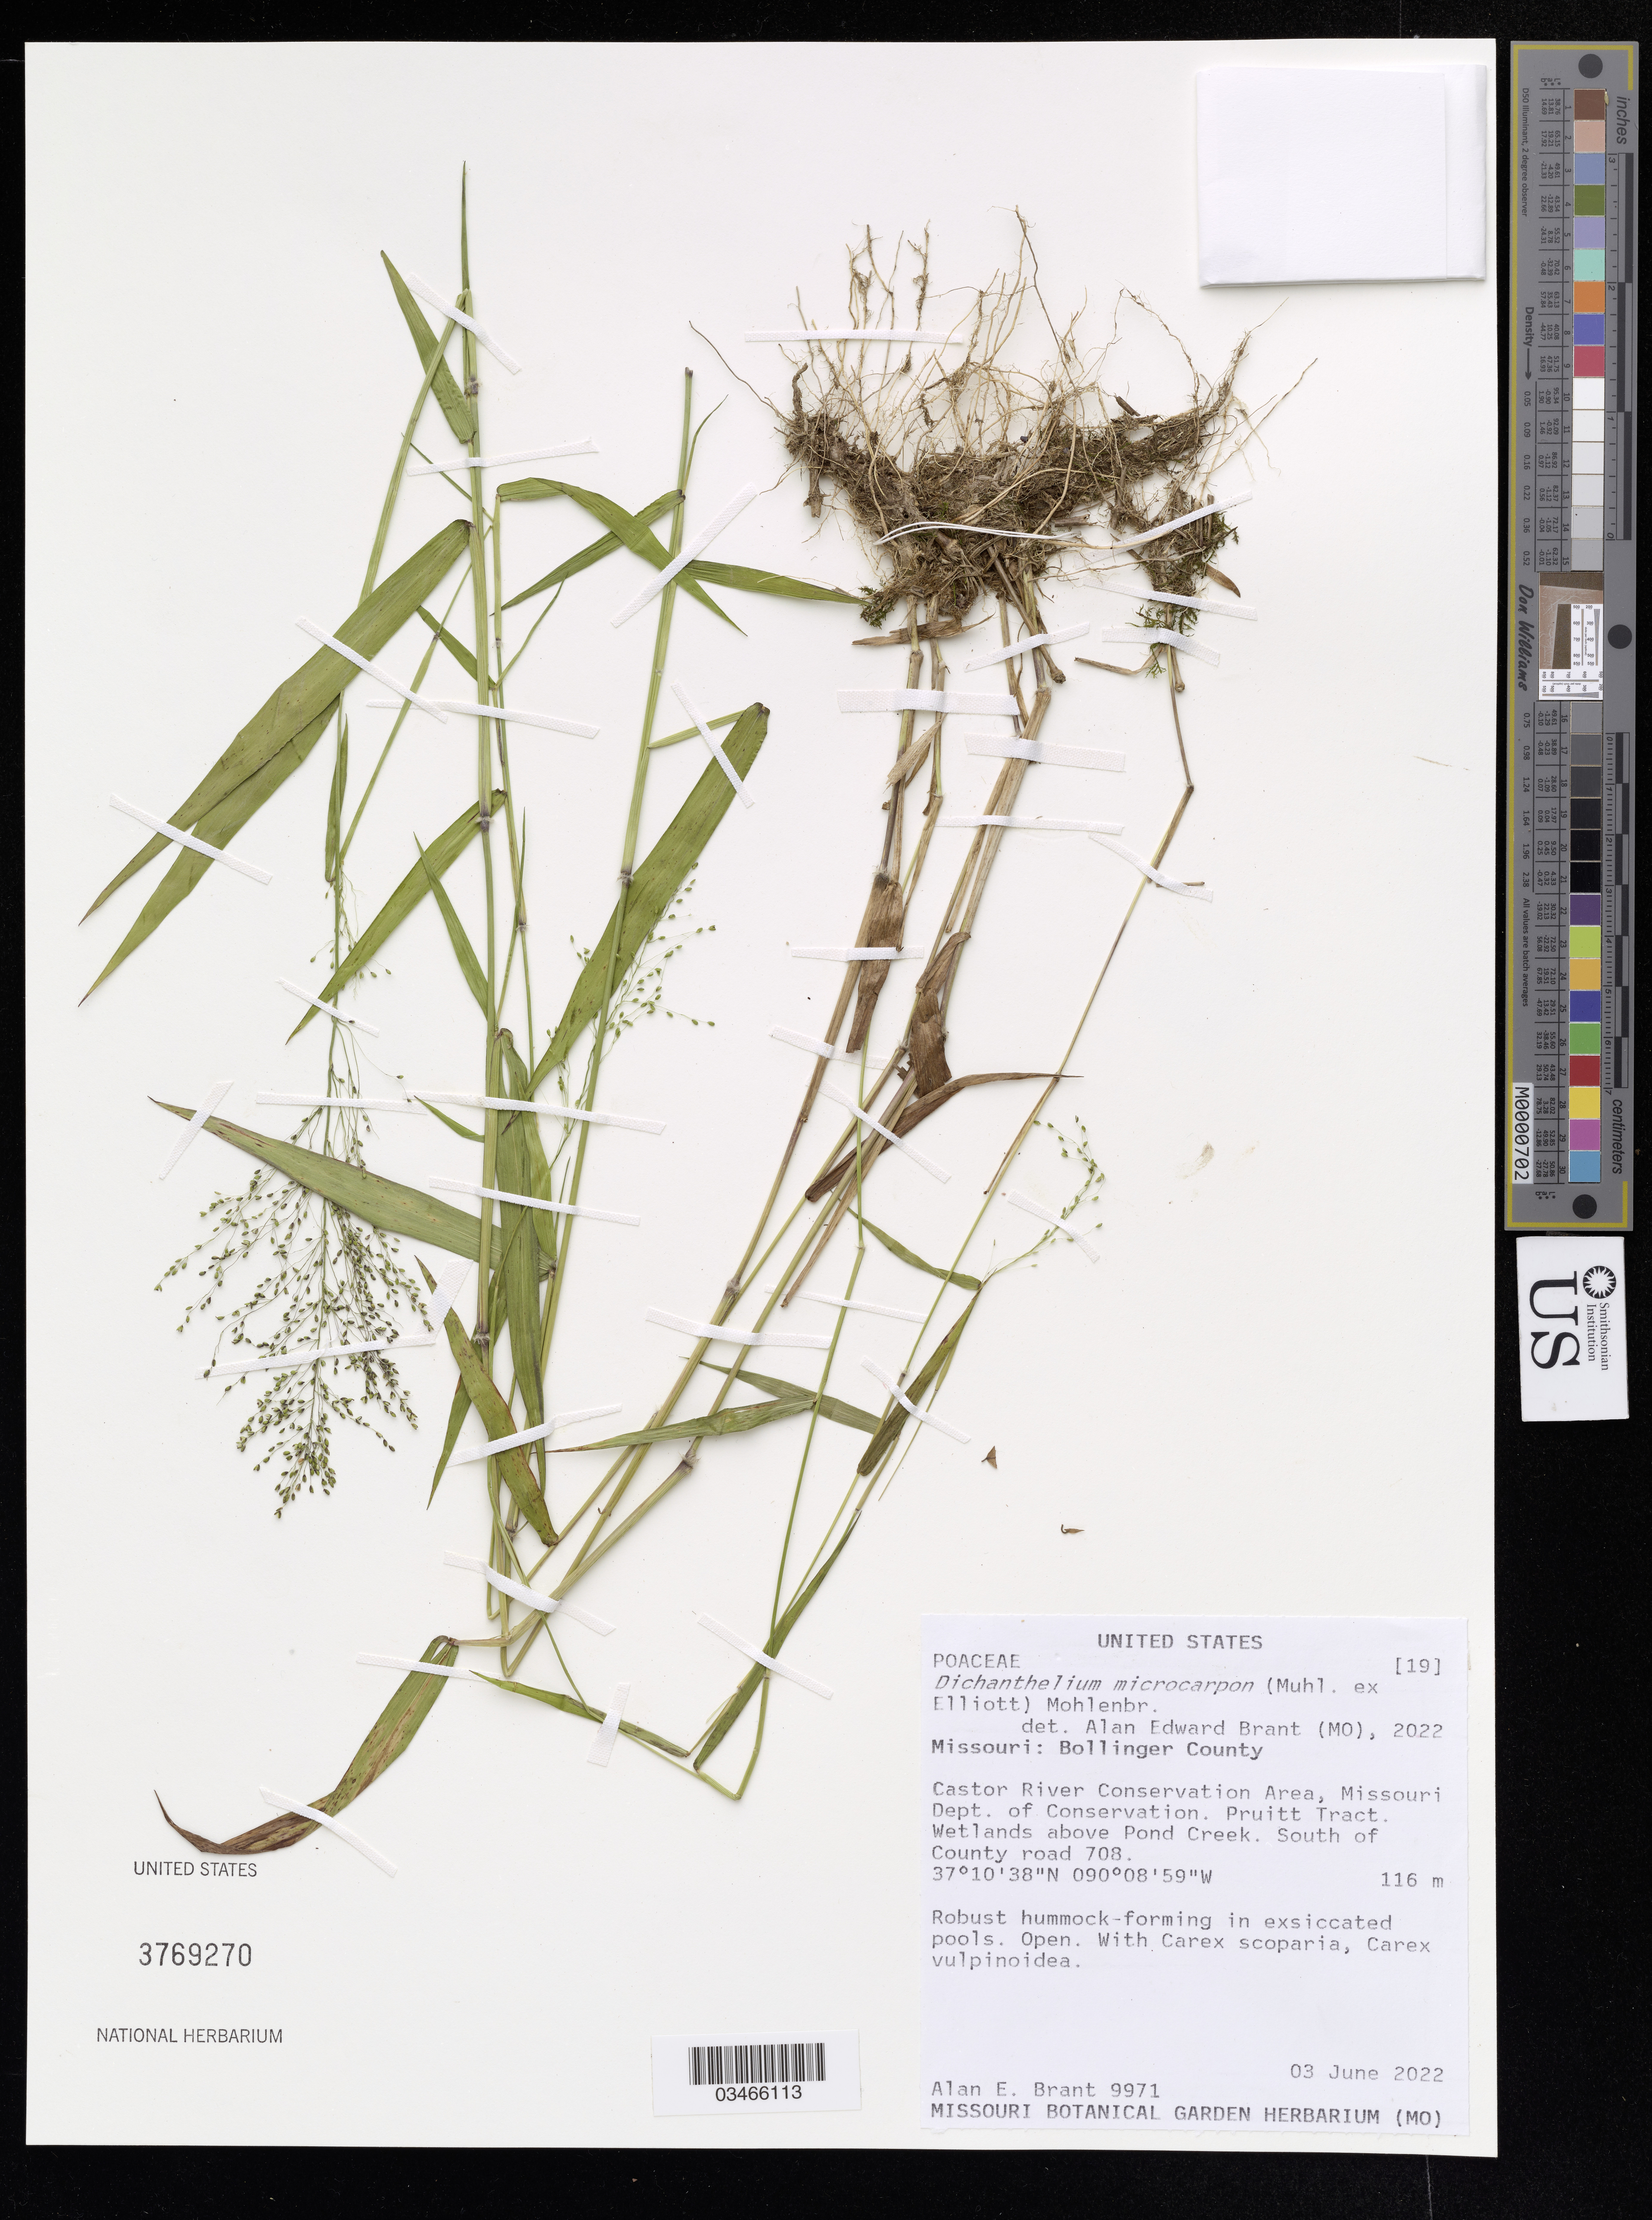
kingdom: Plantae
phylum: Tracheophyta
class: Liliopsida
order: Poales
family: Poaceae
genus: Dichanthelium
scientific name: Dichanthelium microcarpon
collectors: A. Brant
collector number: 9971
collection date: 2022-06-03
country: United States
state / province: Missouri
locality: Bollinger County. Castor River Conservation Area, Missouri Dept. of Conservation. Pruitt Tract. Wetlands above Pond Creek. South of County road 708.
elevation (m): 116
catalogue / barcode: US 3769270